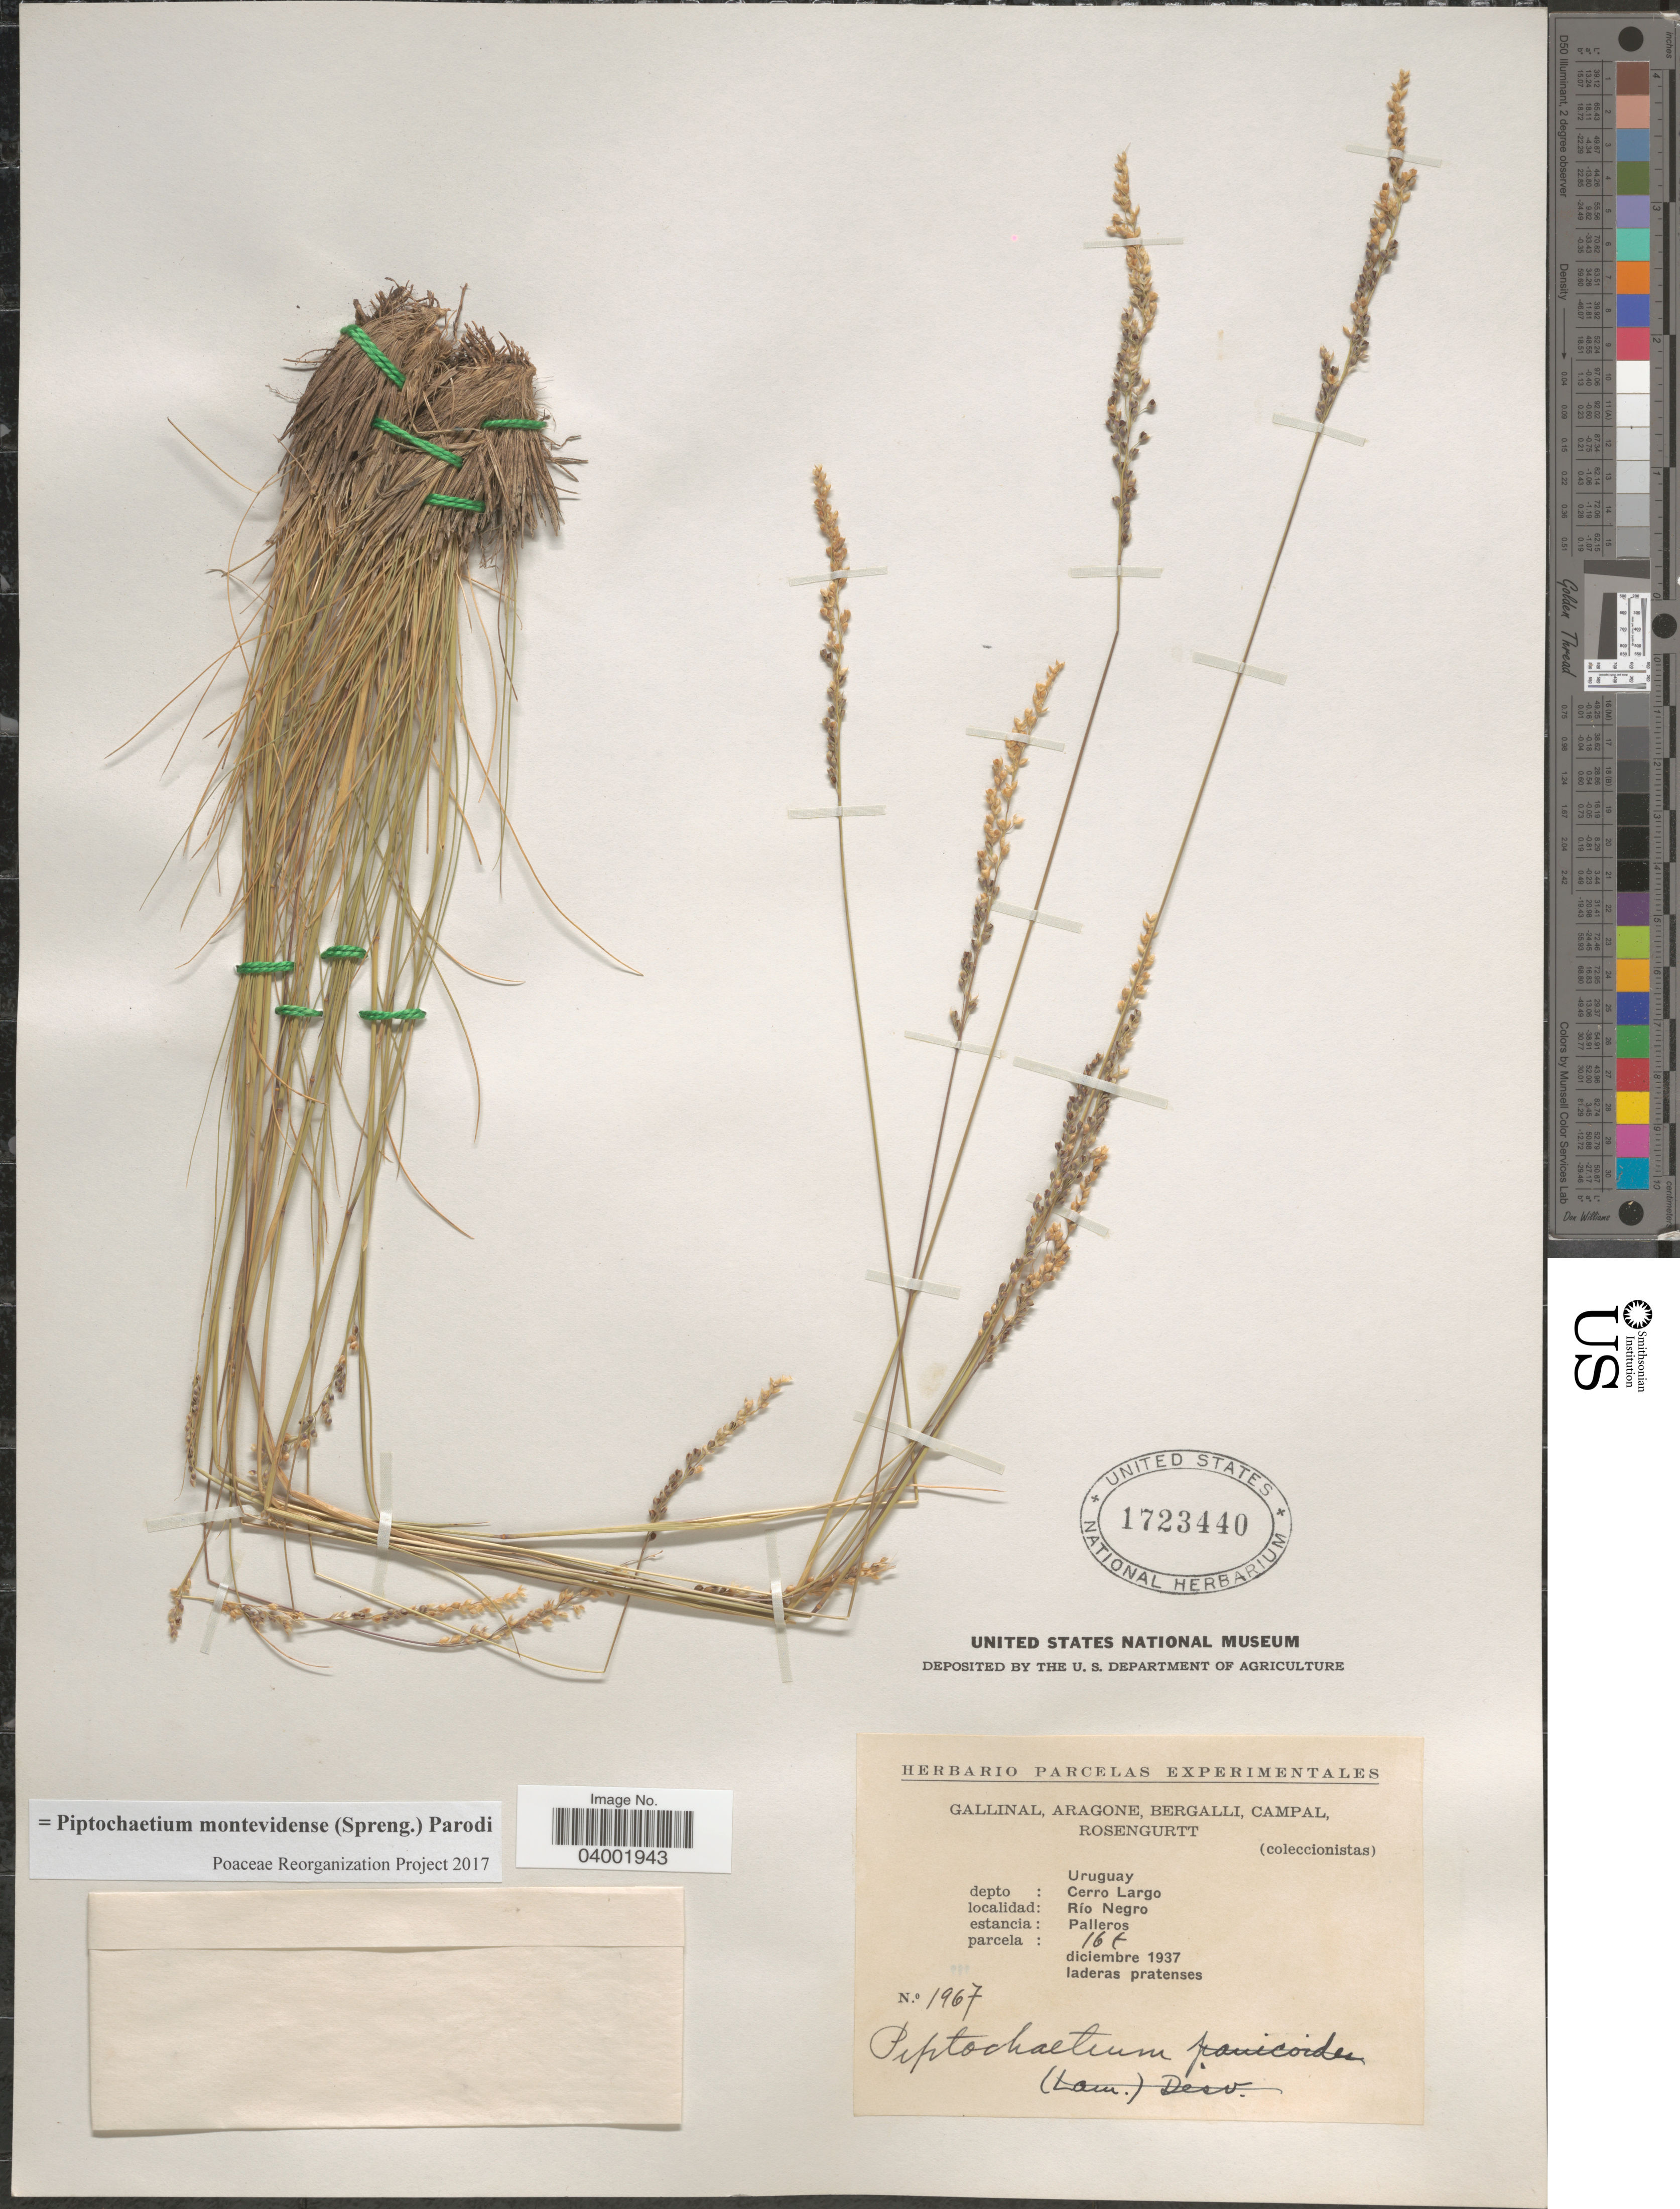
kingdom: Plantae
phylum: Tracheophyta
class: Liliopsida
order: Poales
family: Poaceae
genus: Piptochaetium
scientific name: Piptochaetium montevidense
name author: (Spreng.) Parodi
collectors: -. Gallinal, -- Aragone, -- Bergalli, -- Campal & Rosengurtt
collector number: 1967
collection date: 1937-12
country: Uruguay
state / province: Cerro Largo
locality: Depto: Cerro Largo. Río Negro. Estancia: Palleros. Parcela: 16t.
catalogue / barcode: US 1723440